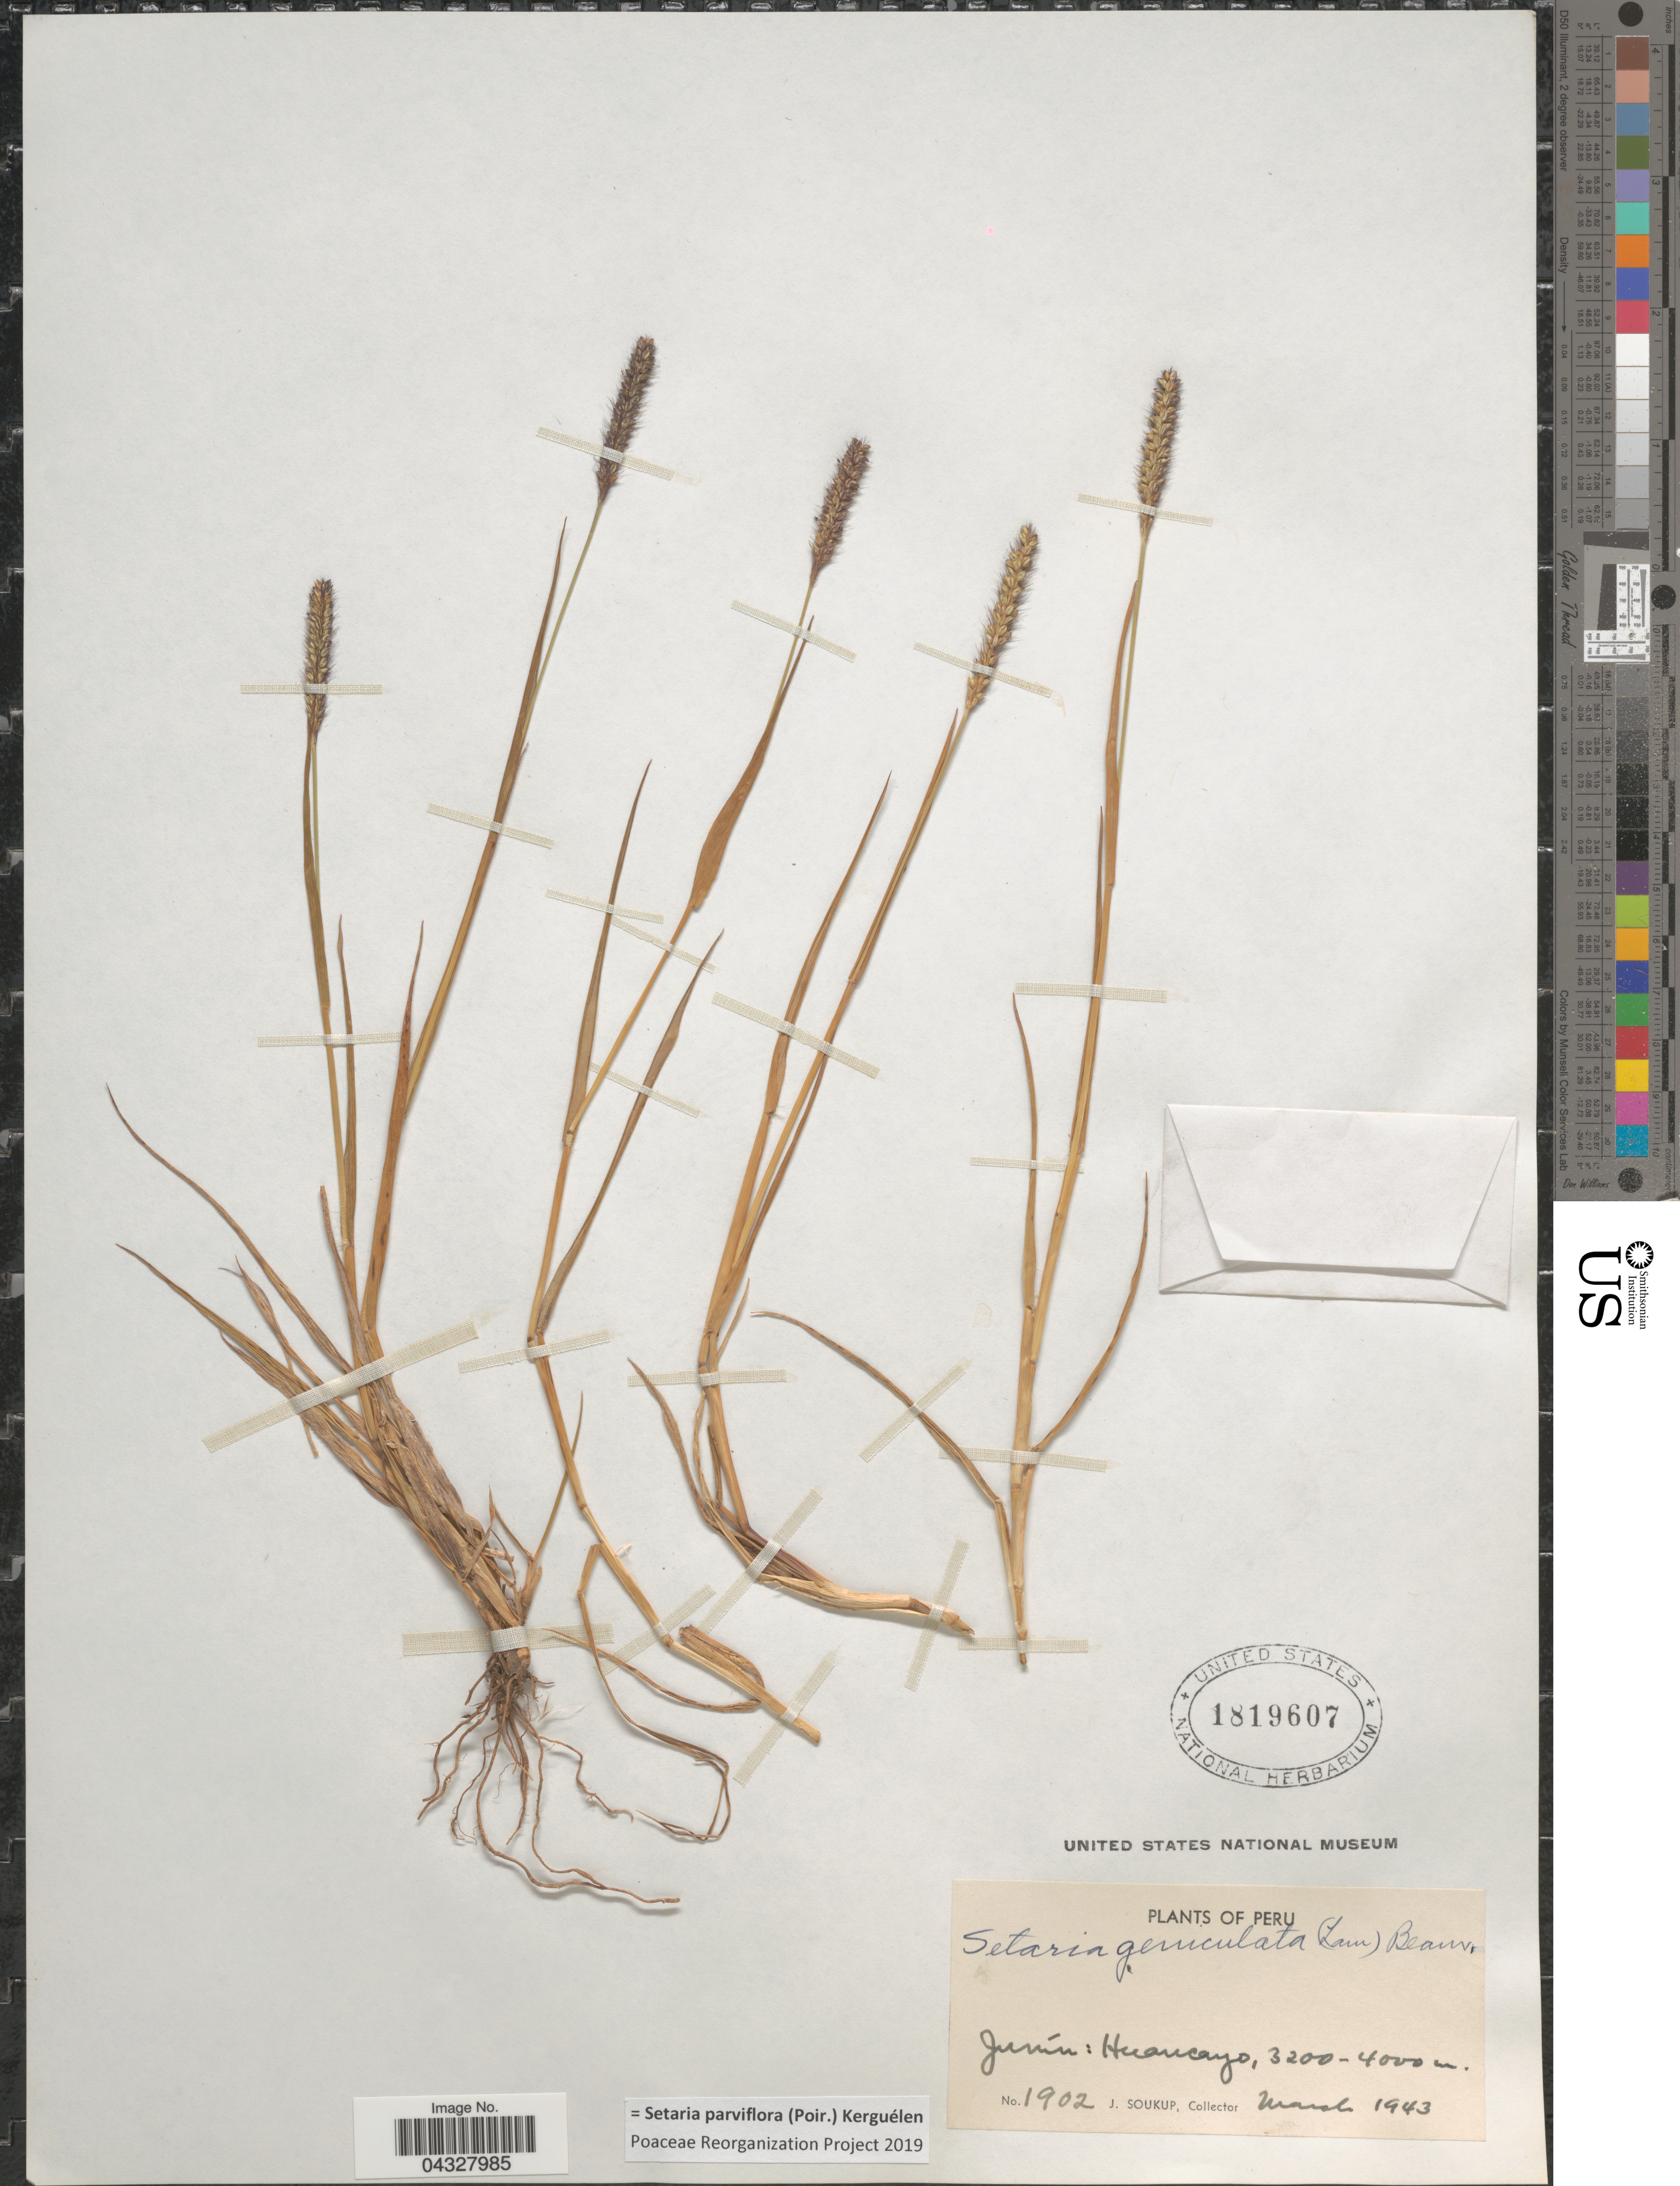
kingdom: Plantae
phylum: Tracheophyta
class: Liliopsida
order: Poales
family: Poaceae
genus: Setaria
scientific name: Setaria parviflora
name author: (Poir.) Kerguélen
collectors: J. Soukup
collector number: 1902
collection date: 1943-03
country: Peru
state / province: Junín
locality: Huancayo.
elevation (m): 3200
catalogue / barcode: US 1819607